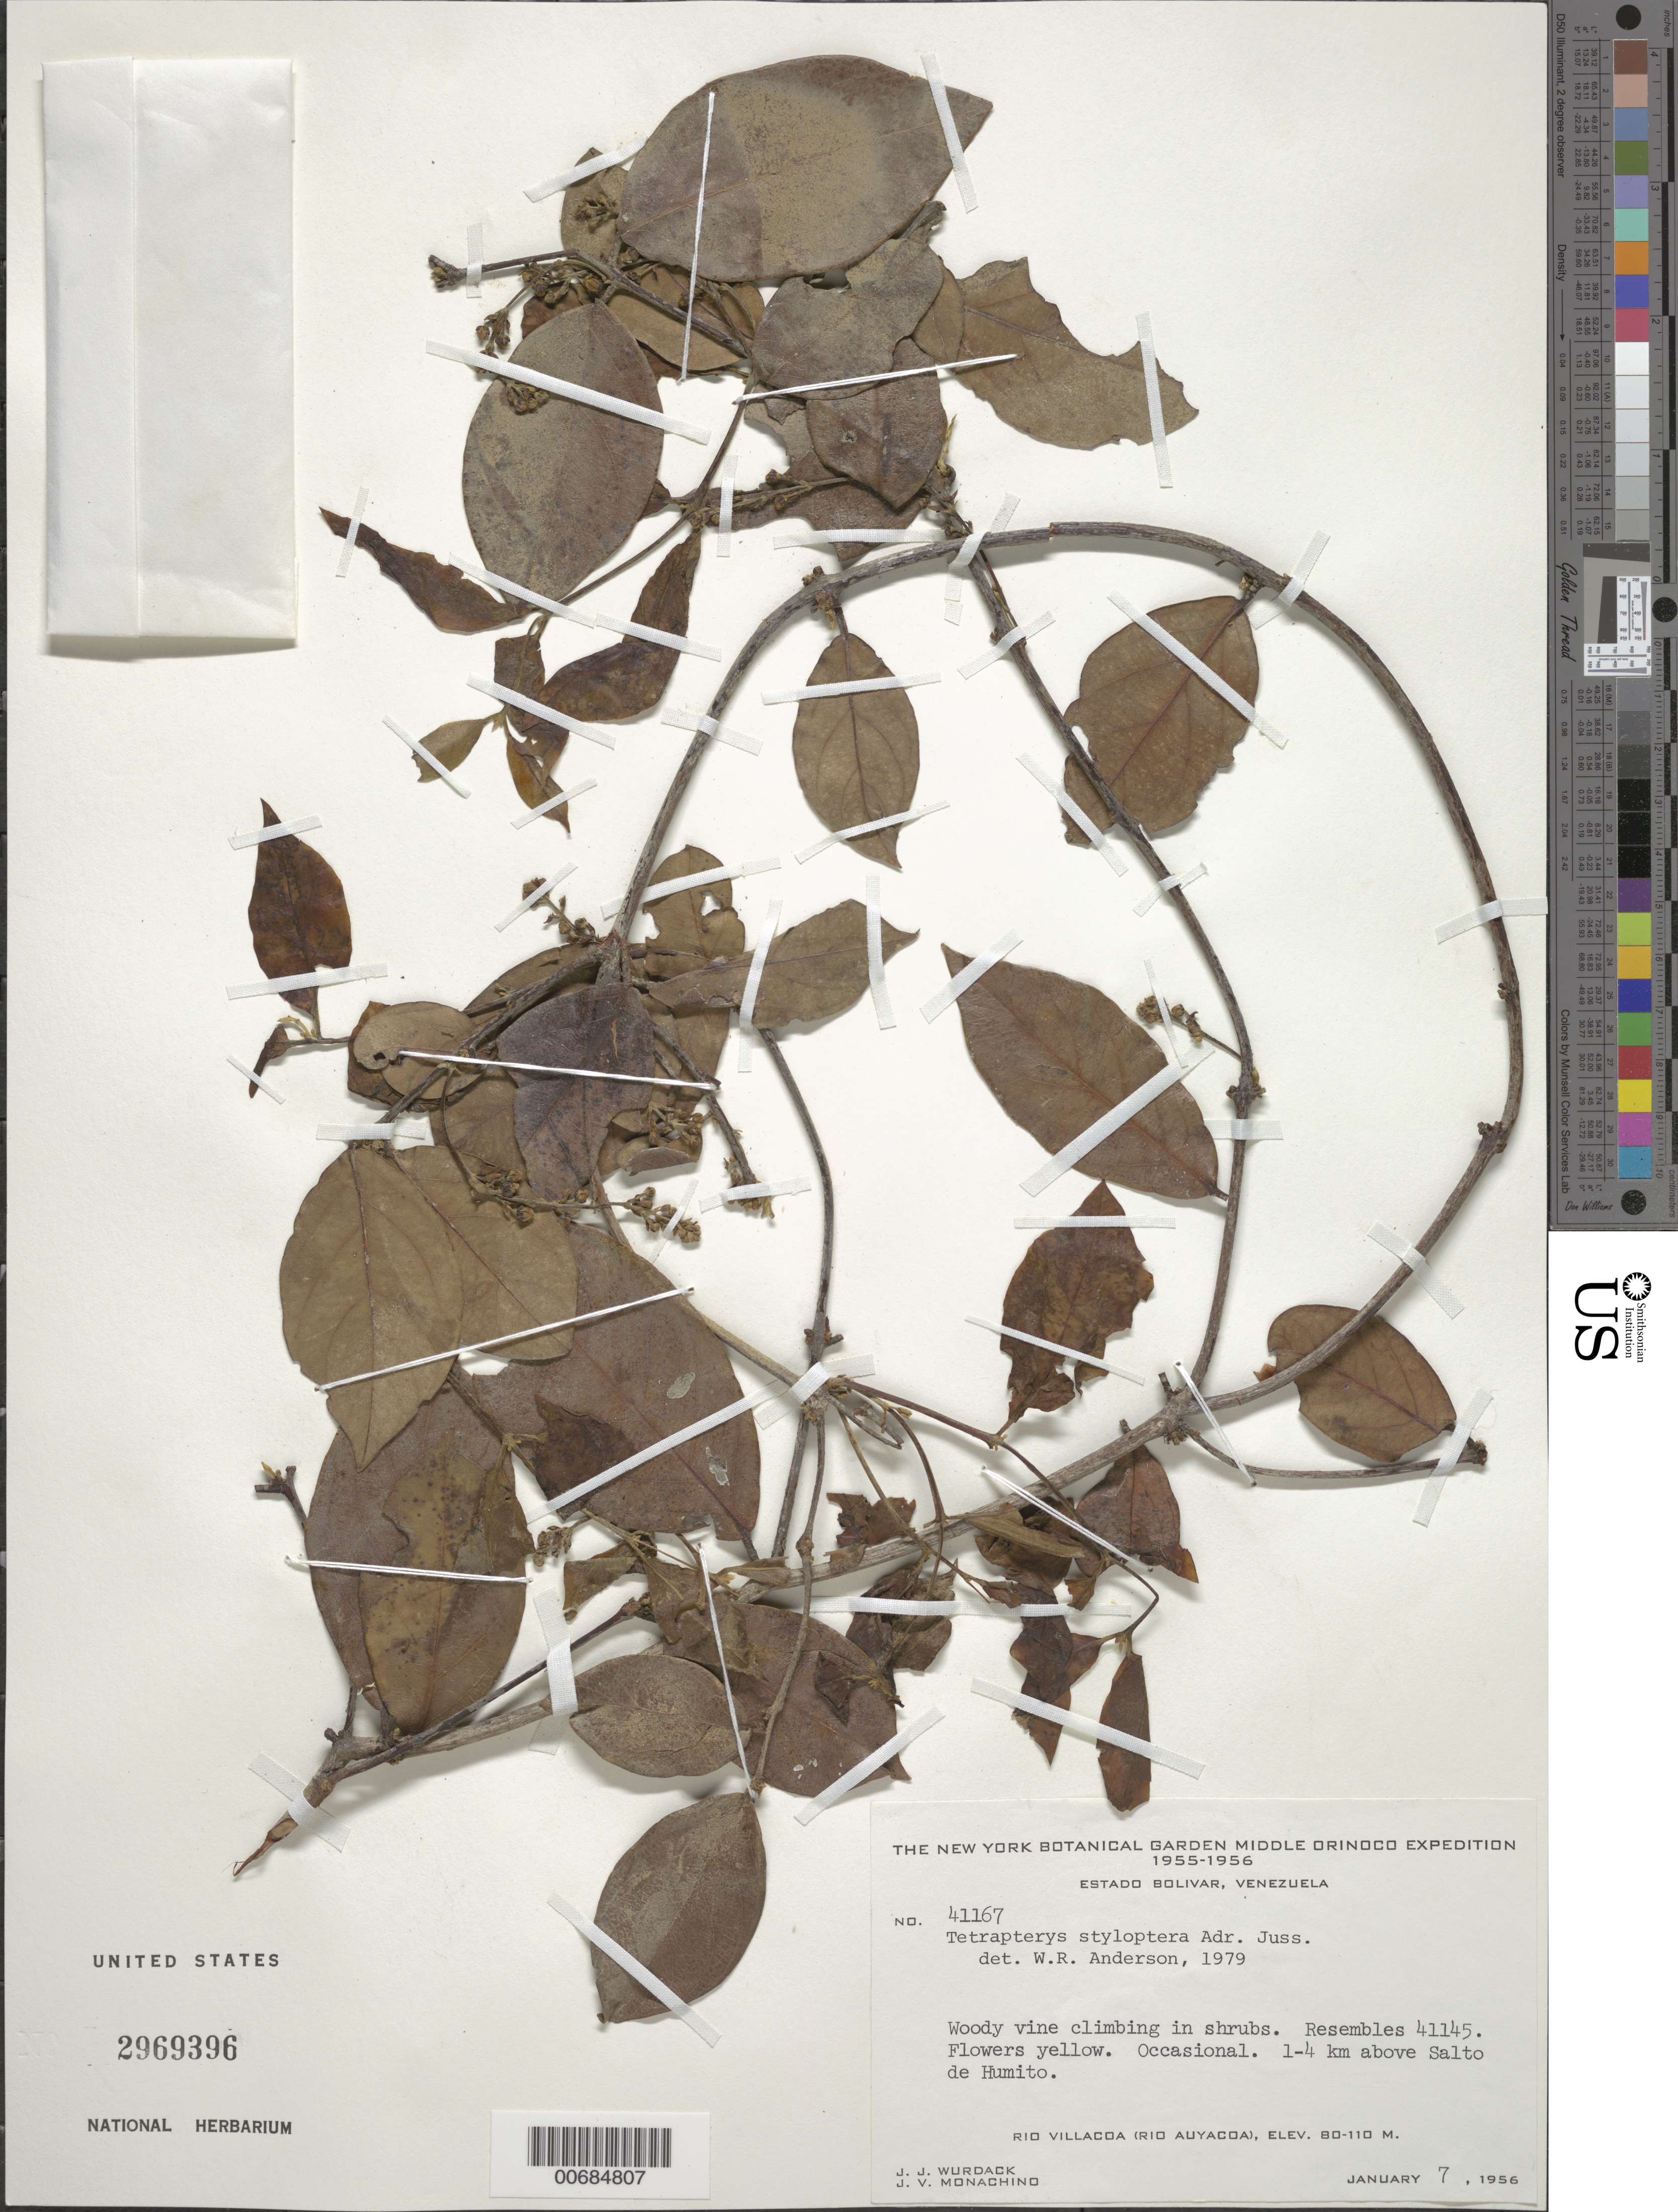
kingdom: Plantae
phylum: Tracheophyta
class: Magnoliopsida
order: Malpighiales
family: Malpighiaceae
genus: Glicophyllum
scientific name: Glicophyllum stylopterum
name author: (A. Juss.) R.F. Almeida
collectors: J. J. Wurdack & J. V. Monachino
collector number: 41167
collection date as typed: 7-Jan-56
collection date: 1956-01-07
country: Venezuela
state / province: Bolívar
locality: Río Villacoa (Río Auyacoa), 1-4 km above Salto de Humito (25-30 km from river mouth)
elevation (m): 80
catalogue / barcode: US 2969396